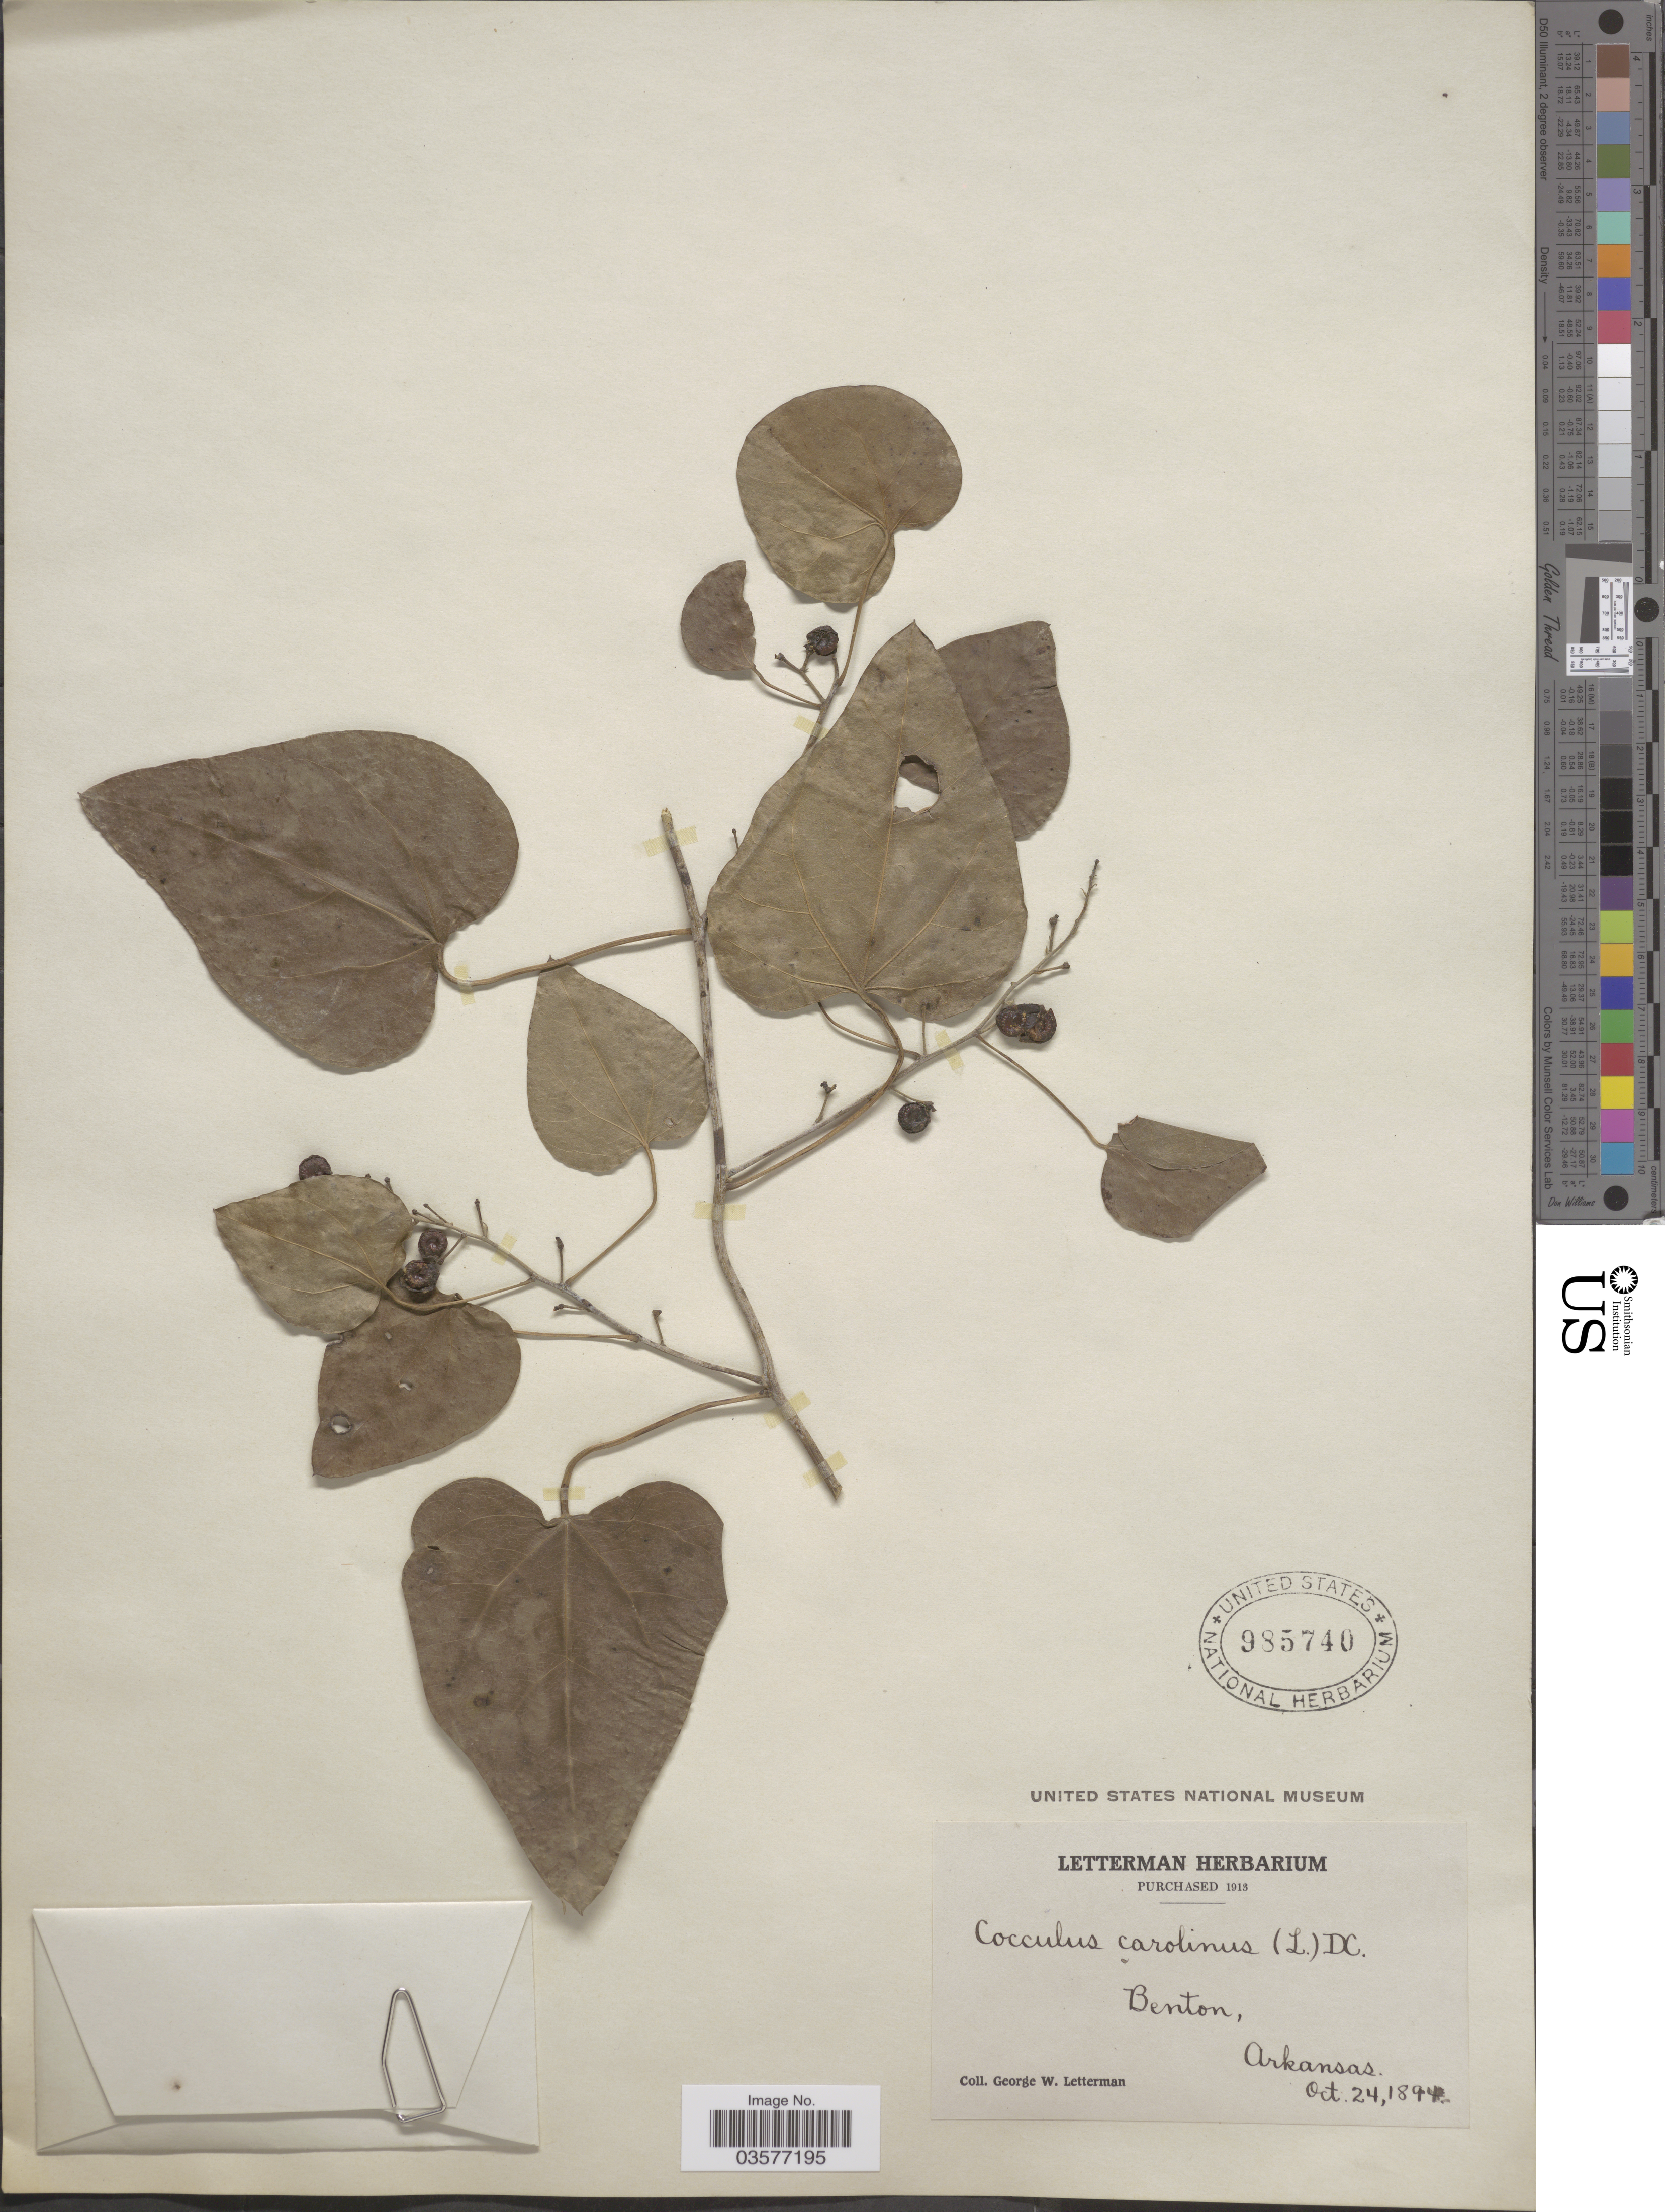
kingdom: Plantae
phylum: Tracheophyta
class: Magnoliopsida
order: Ranunculales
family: Menispermaceae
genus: Cocculus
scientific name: Cocculus carolinus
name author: (L.) DC.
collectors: G. W. Letterman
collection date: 1894-10-24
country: United States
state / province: Arkansas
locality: Benton.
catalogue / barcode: US 985740